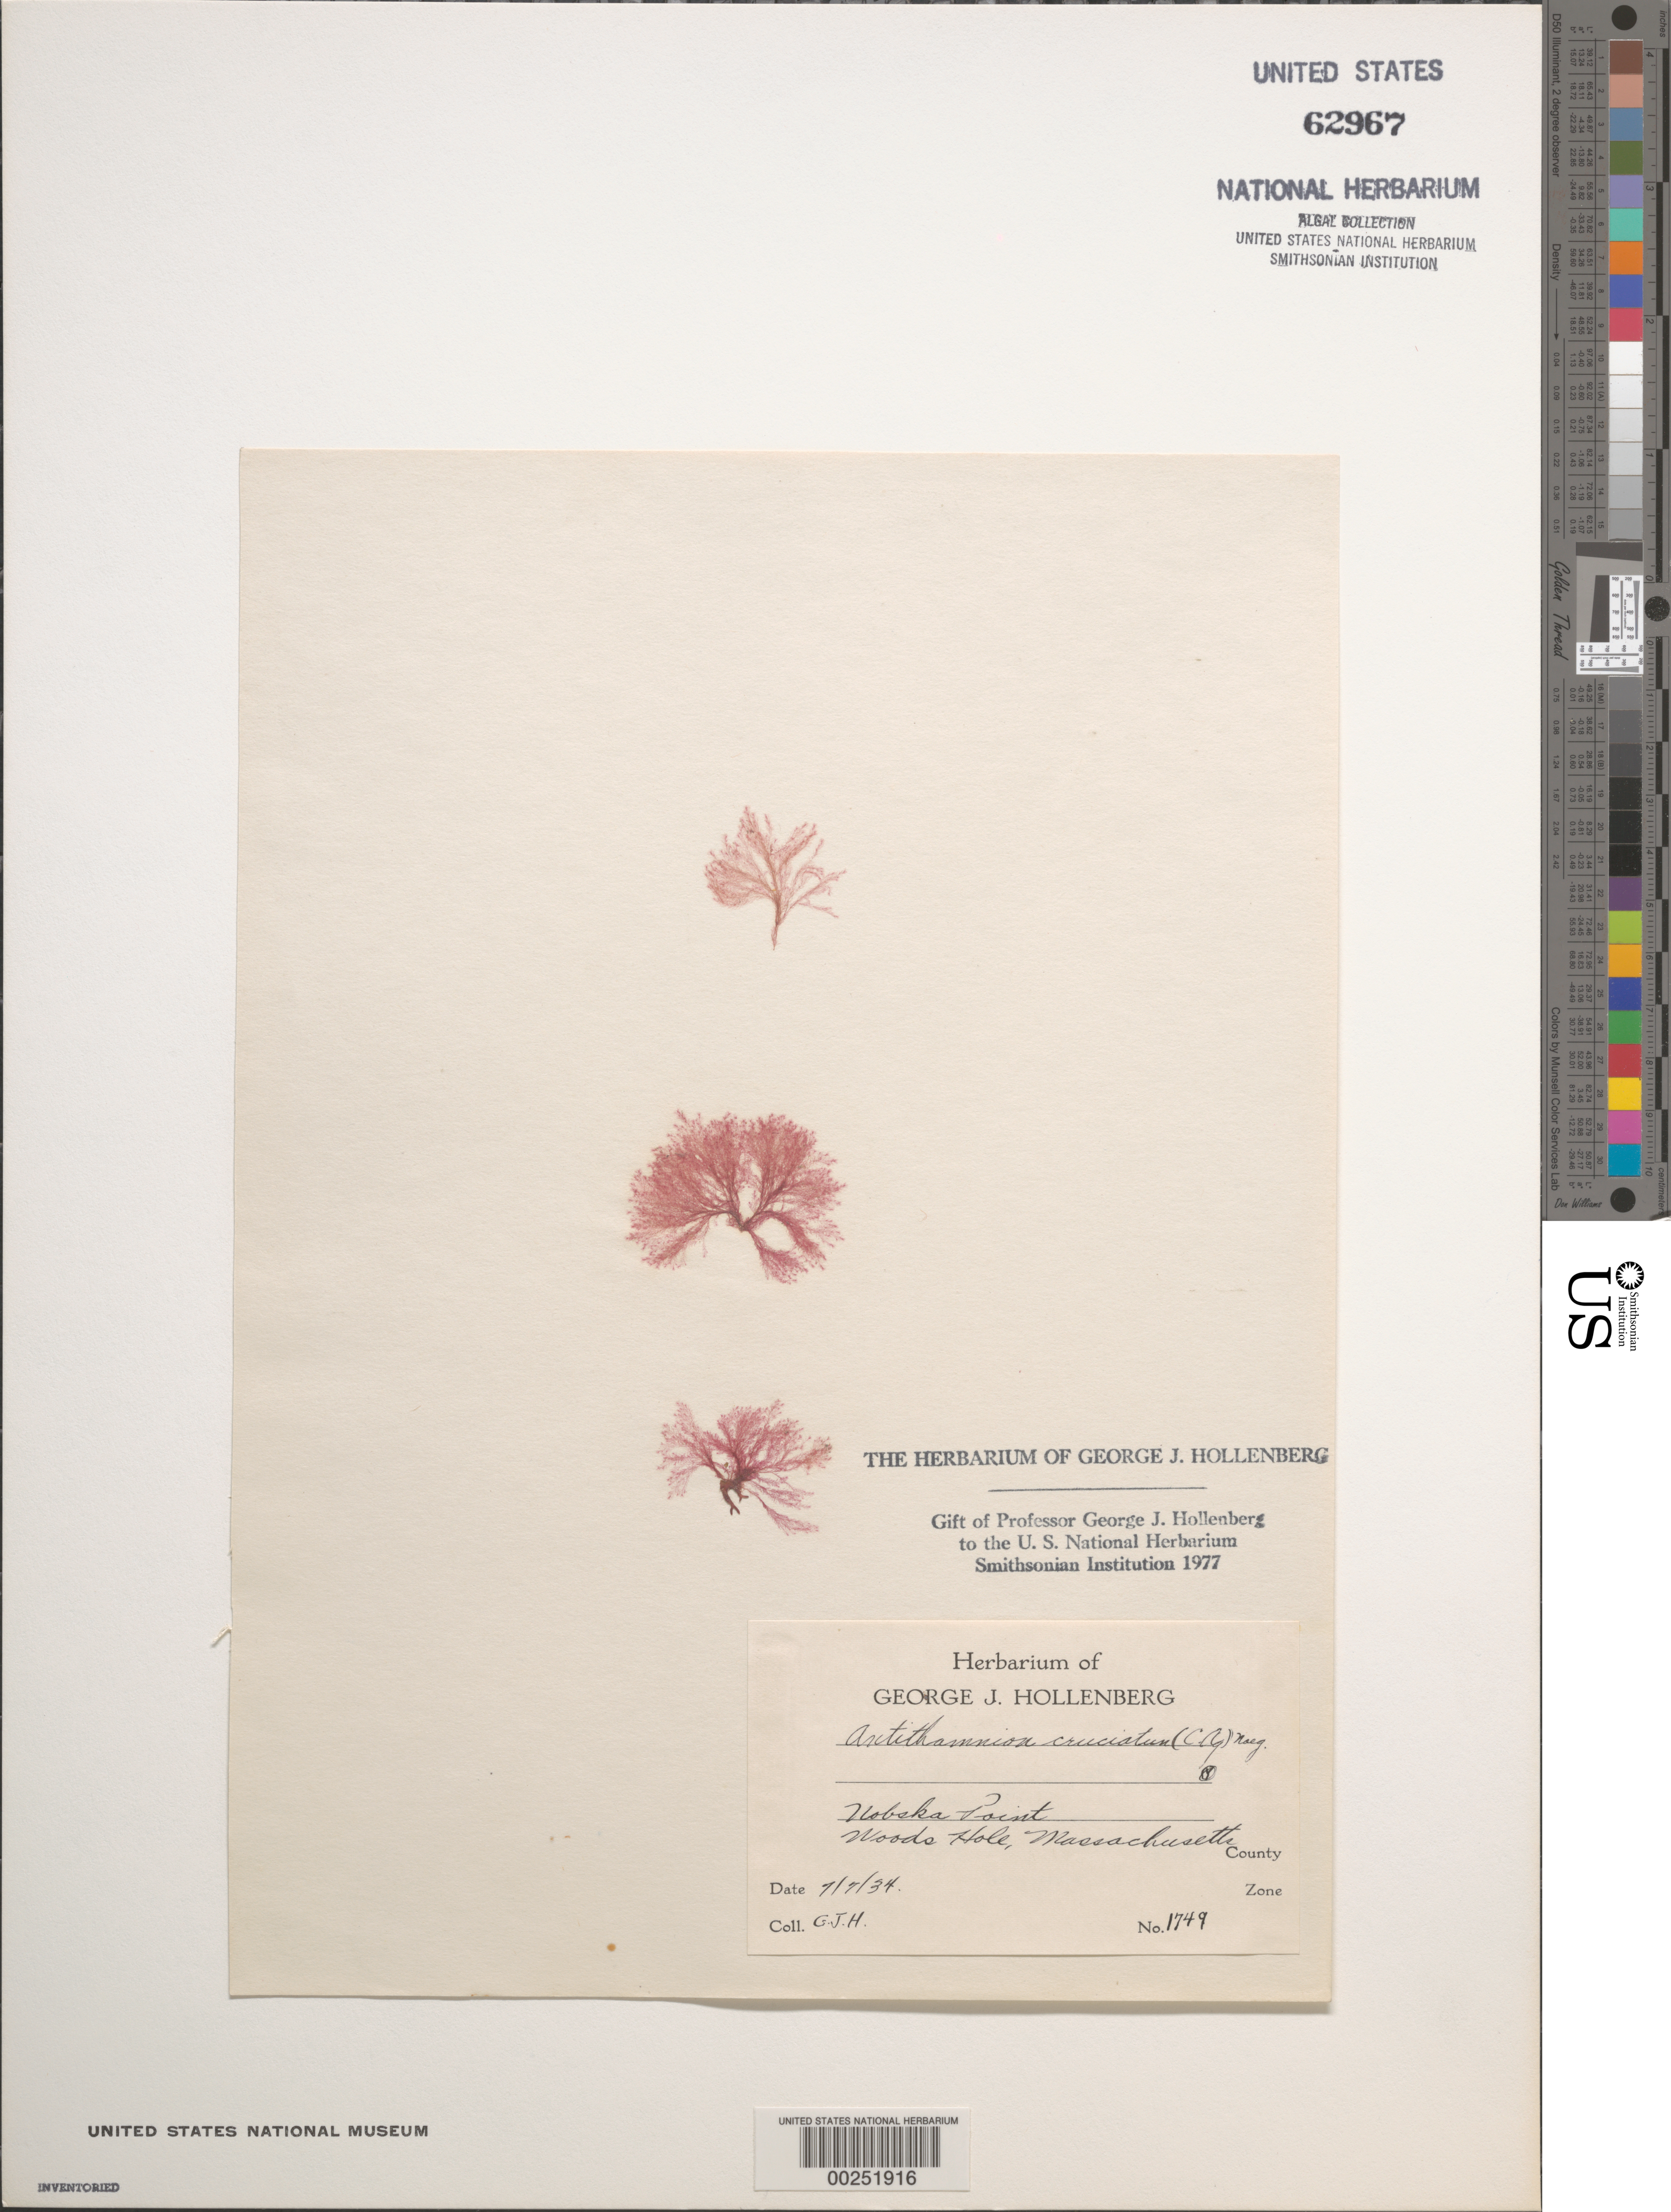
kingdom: Plantae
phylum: Rhodophyta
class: Florideophyceae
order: Ceramiales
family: Ceramiaceae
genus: Antithamnion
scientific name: Antithamnion cruciatum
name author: (C. Agardh) Näg.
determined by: Hollenberg, George J.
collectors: G. Hollenberg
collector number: GJH 1749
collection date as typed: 07 Jul 1934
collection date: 1934-07-07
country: United States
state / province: Massachusetts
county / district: Barnstable County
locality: Woods Hole, Nobska Point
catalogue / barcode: US 62967